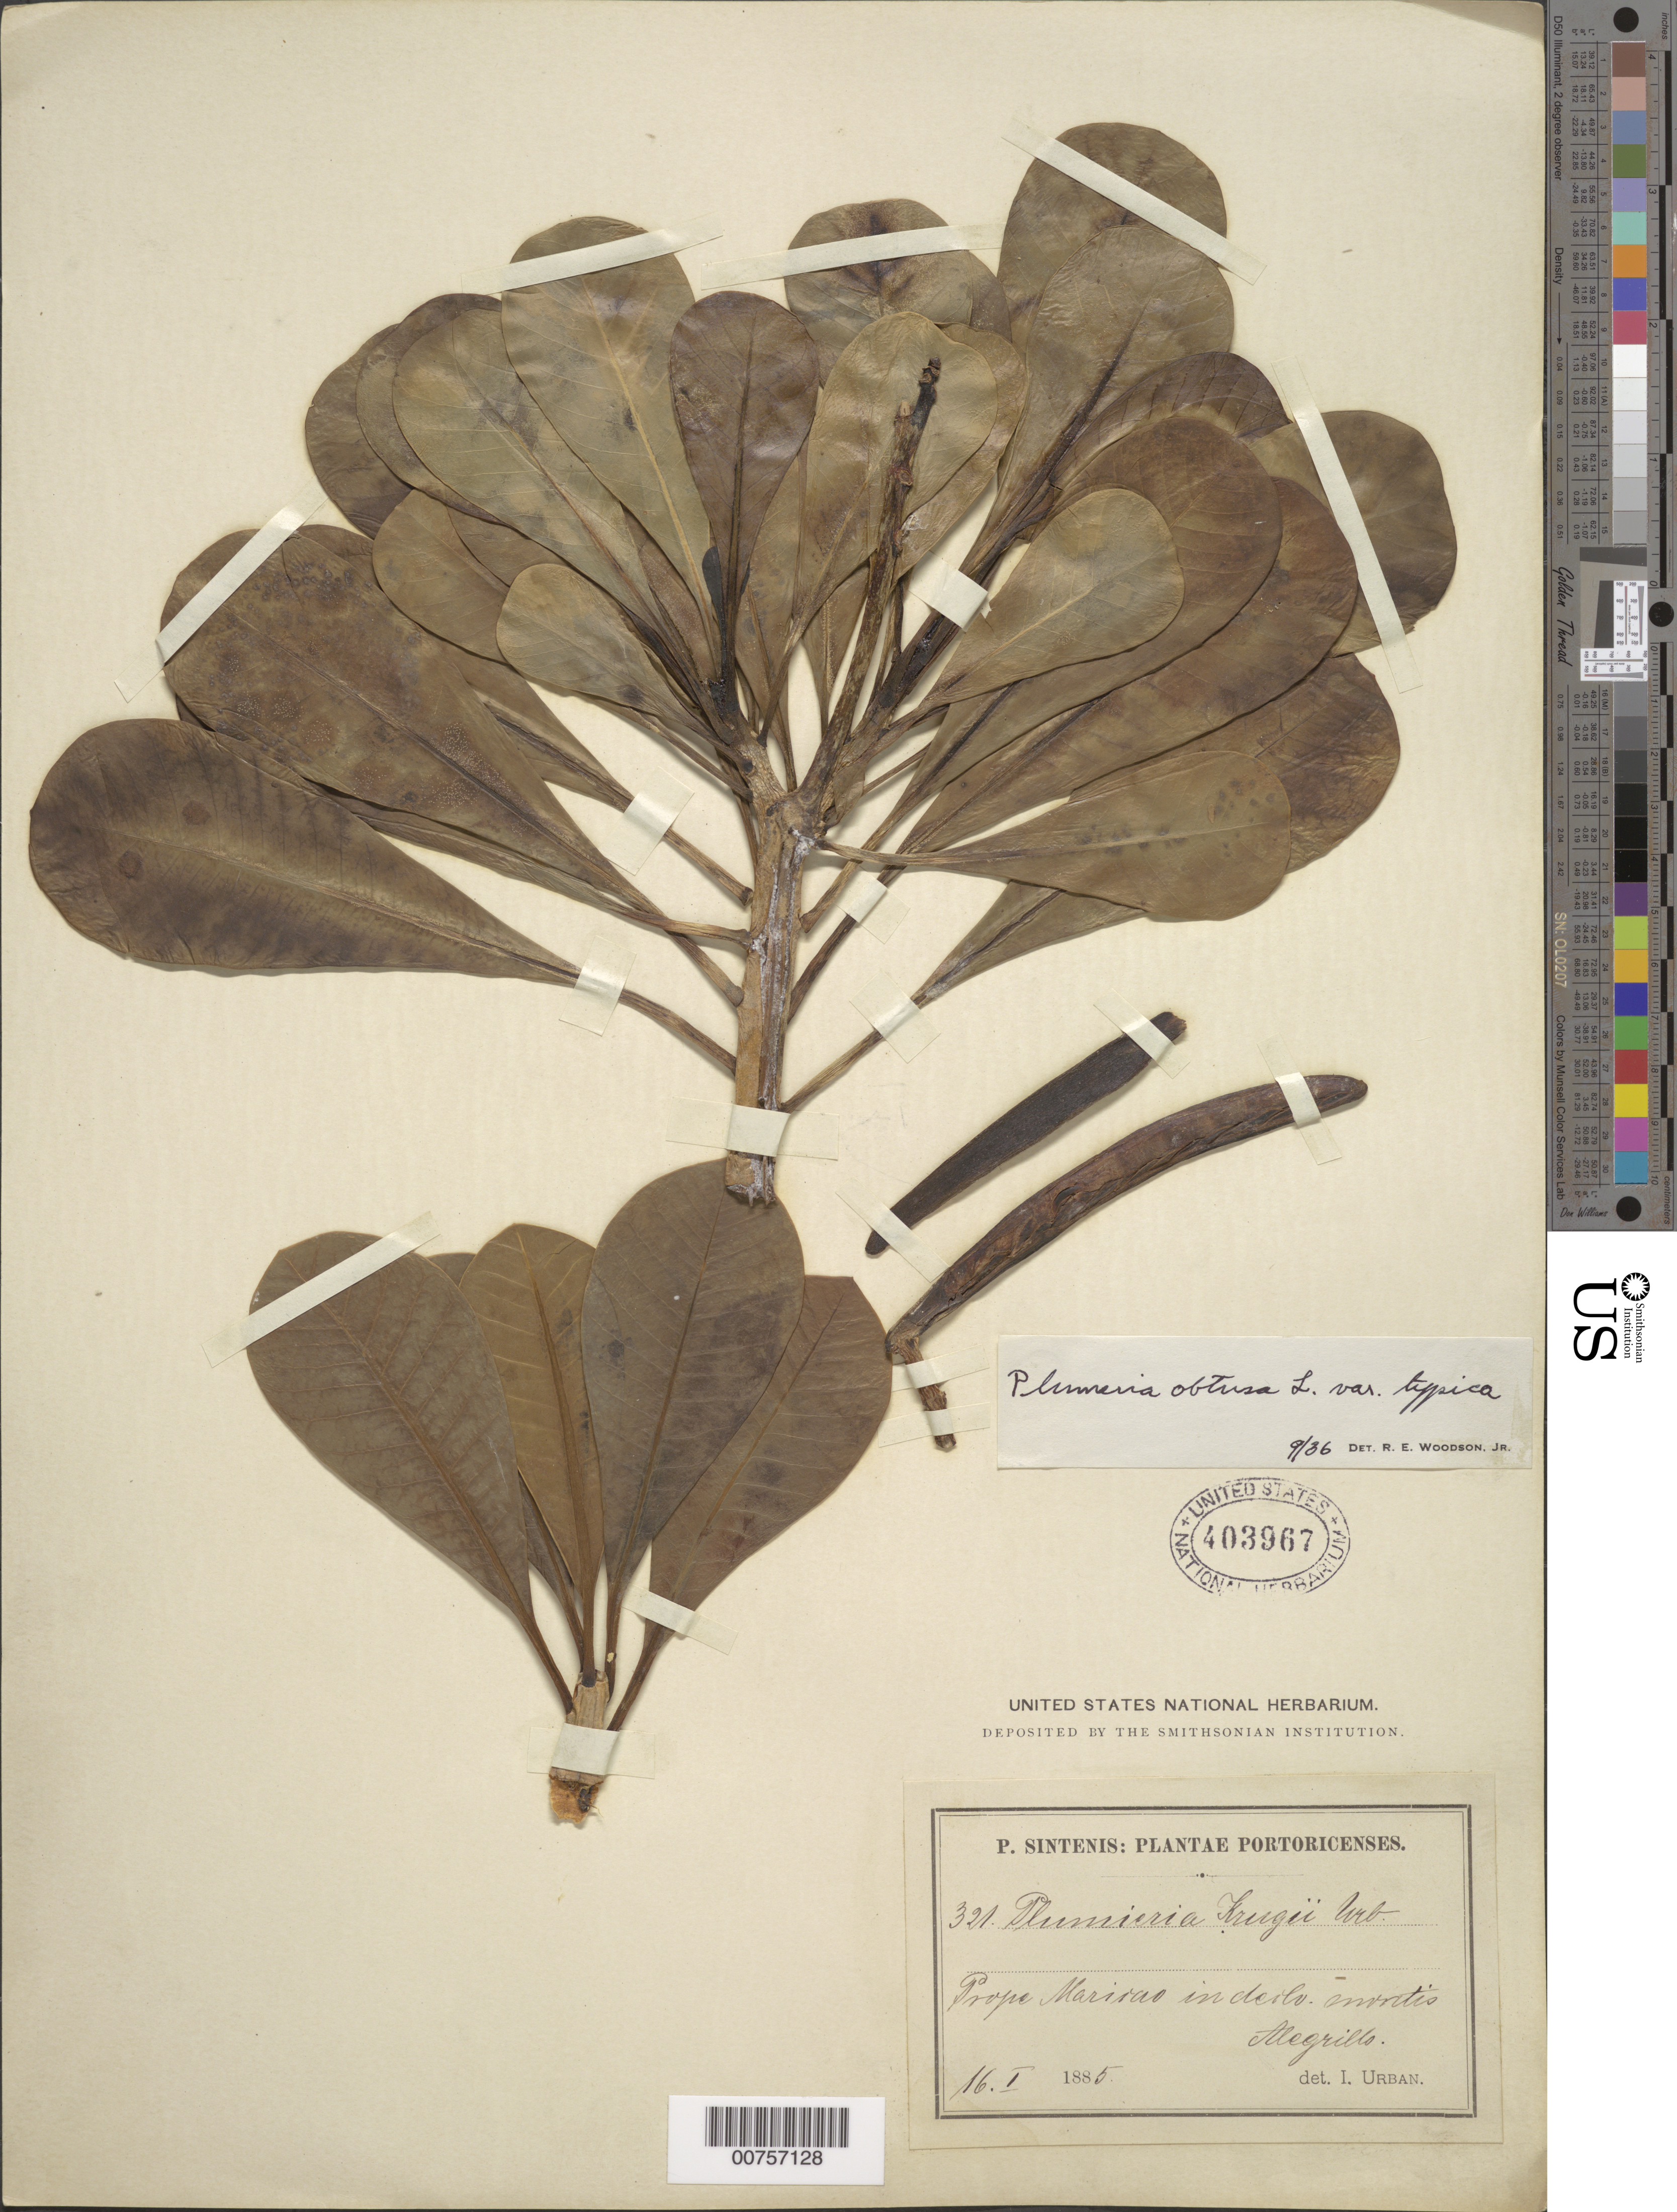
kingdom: Plantae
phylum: Tracheophyta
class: Magnoliopsida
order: Gentianales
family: Apocynaceae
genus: Plumeria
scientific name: Plumeria obtusa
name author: L.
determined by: Acevedo-Rodríguez, P., (BOT), Smithsonian Institution - National Museum of Natural History (UNITED STATES)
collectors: P. Sintenis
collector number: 321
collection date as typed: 16 Jan 1885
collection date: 1885-01-16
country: Puerto Rico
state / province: Maricao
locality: Prope Maricao in declivibus montis Alegrillo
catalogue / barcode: US 403967